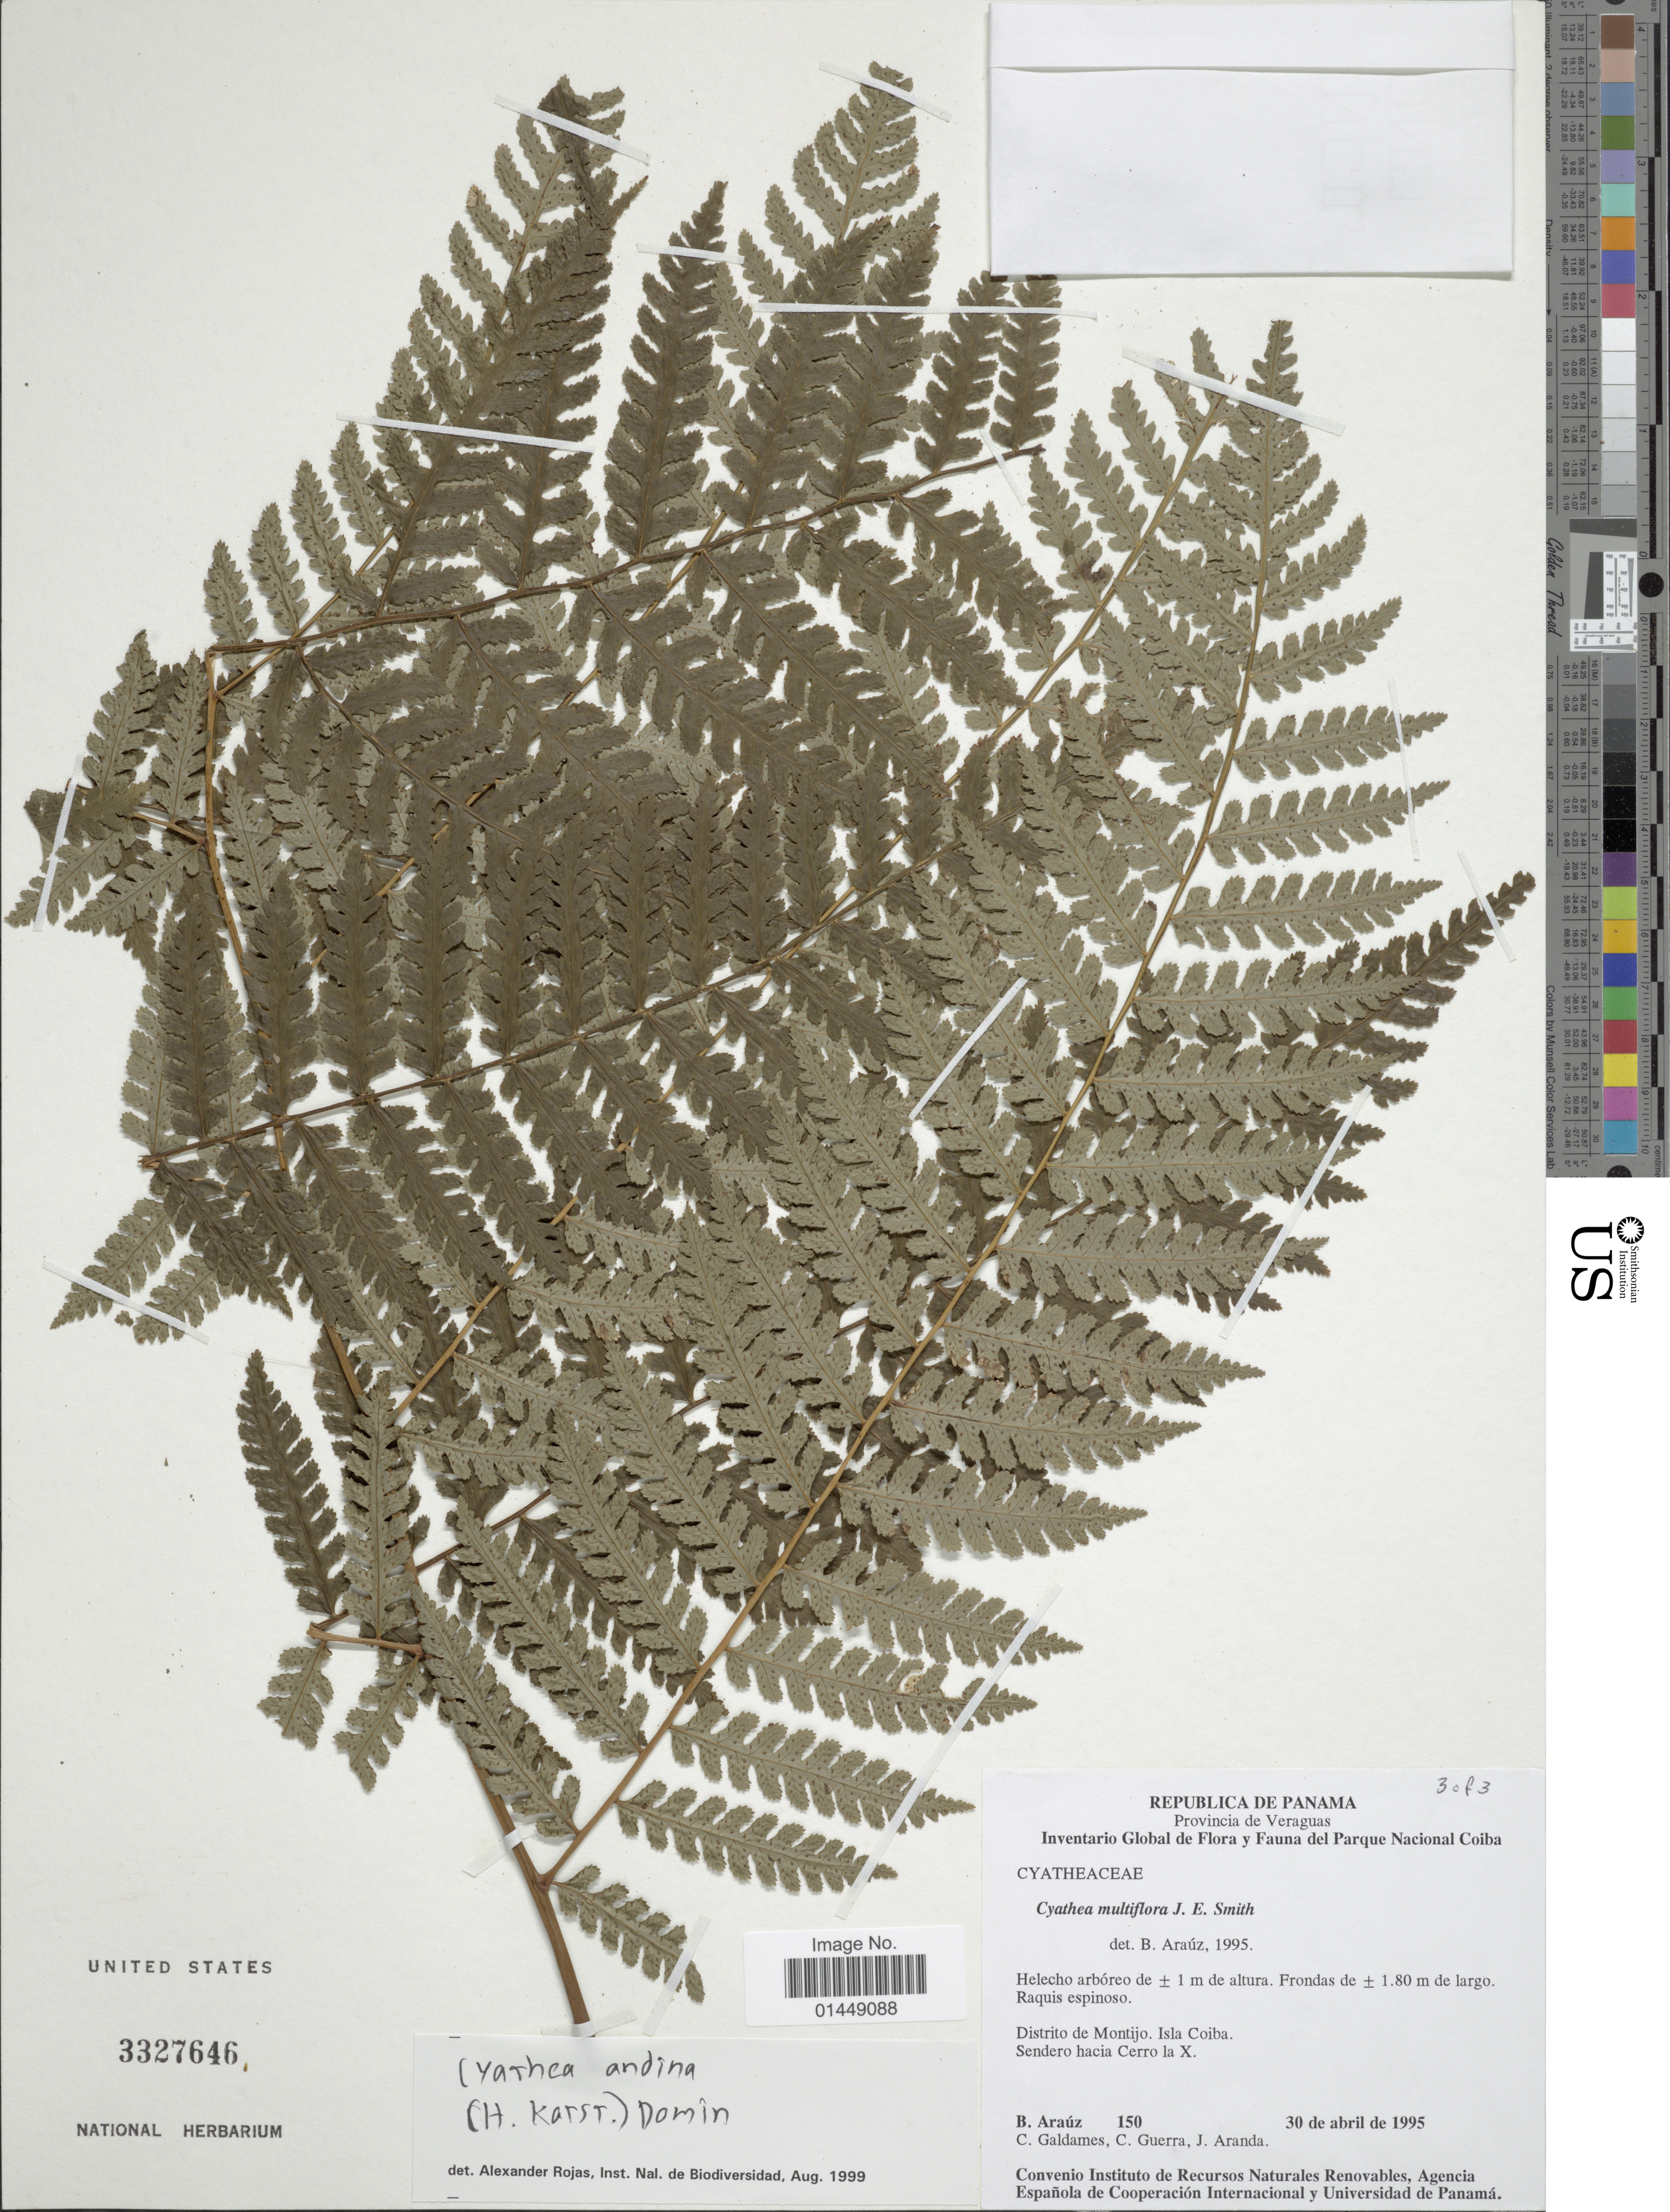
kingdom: Plantae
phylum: Tracheophyta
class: Polypodiopsida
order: Cyatheales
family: Cyatheaceae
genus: Cyathea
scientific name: Cyathea multiflora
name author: Sm.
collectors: B. Araúz, C. Galdames, C. Guerra & J. Aranda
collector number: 150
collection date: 1995-04-30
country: Panama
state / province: Veraguas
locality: Provincia de Veraguas. Distrito de Montijo. Isla Coiba. Sendero hacia Cerro la X.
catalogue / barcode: US 3327646